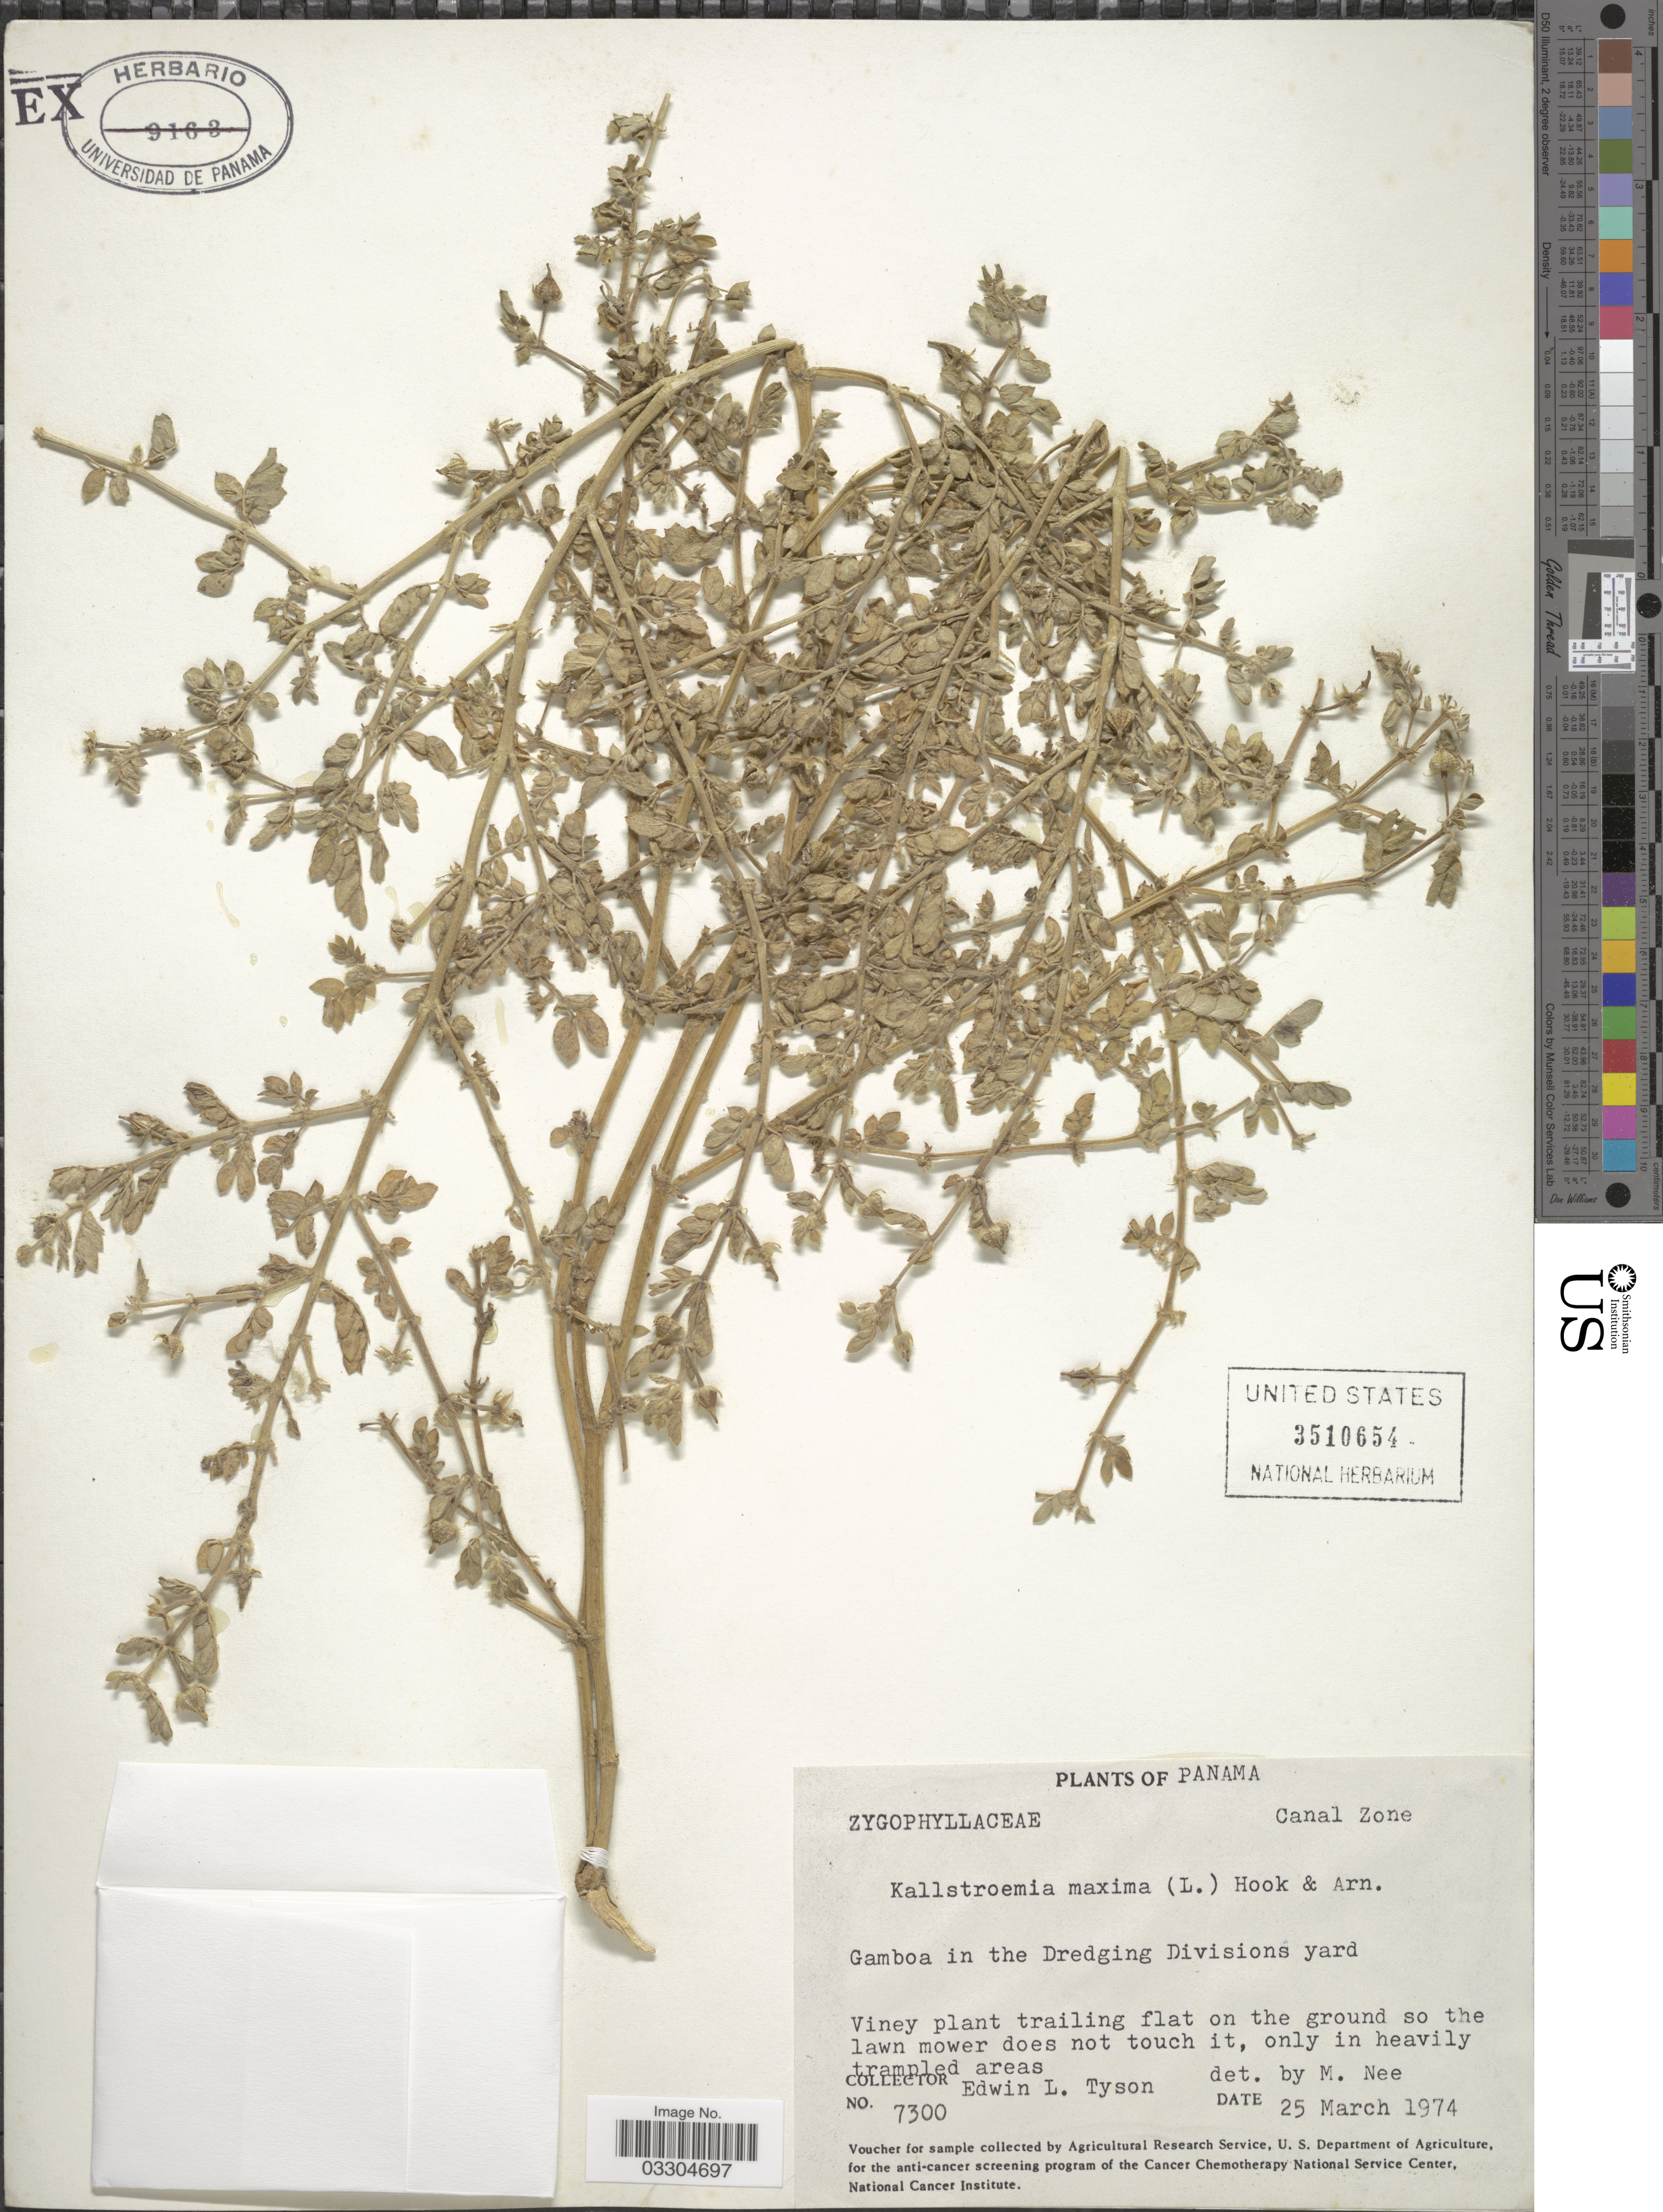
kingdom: Plantae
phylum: Tracheophyta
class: Magnoliopsida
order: Zygophyllales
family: Zygophyllaceae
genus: Kallstroemia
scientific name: Kallstroemia maxima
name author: (L.) Hook. & Arn.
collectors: E. L. Tyson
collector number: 7300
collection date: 1974-03-25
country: Panama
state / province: Colón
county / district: Canal Zone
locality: Canal Zone. Gamboa in the Dredging Divisions yard.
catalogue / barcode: US 3510654